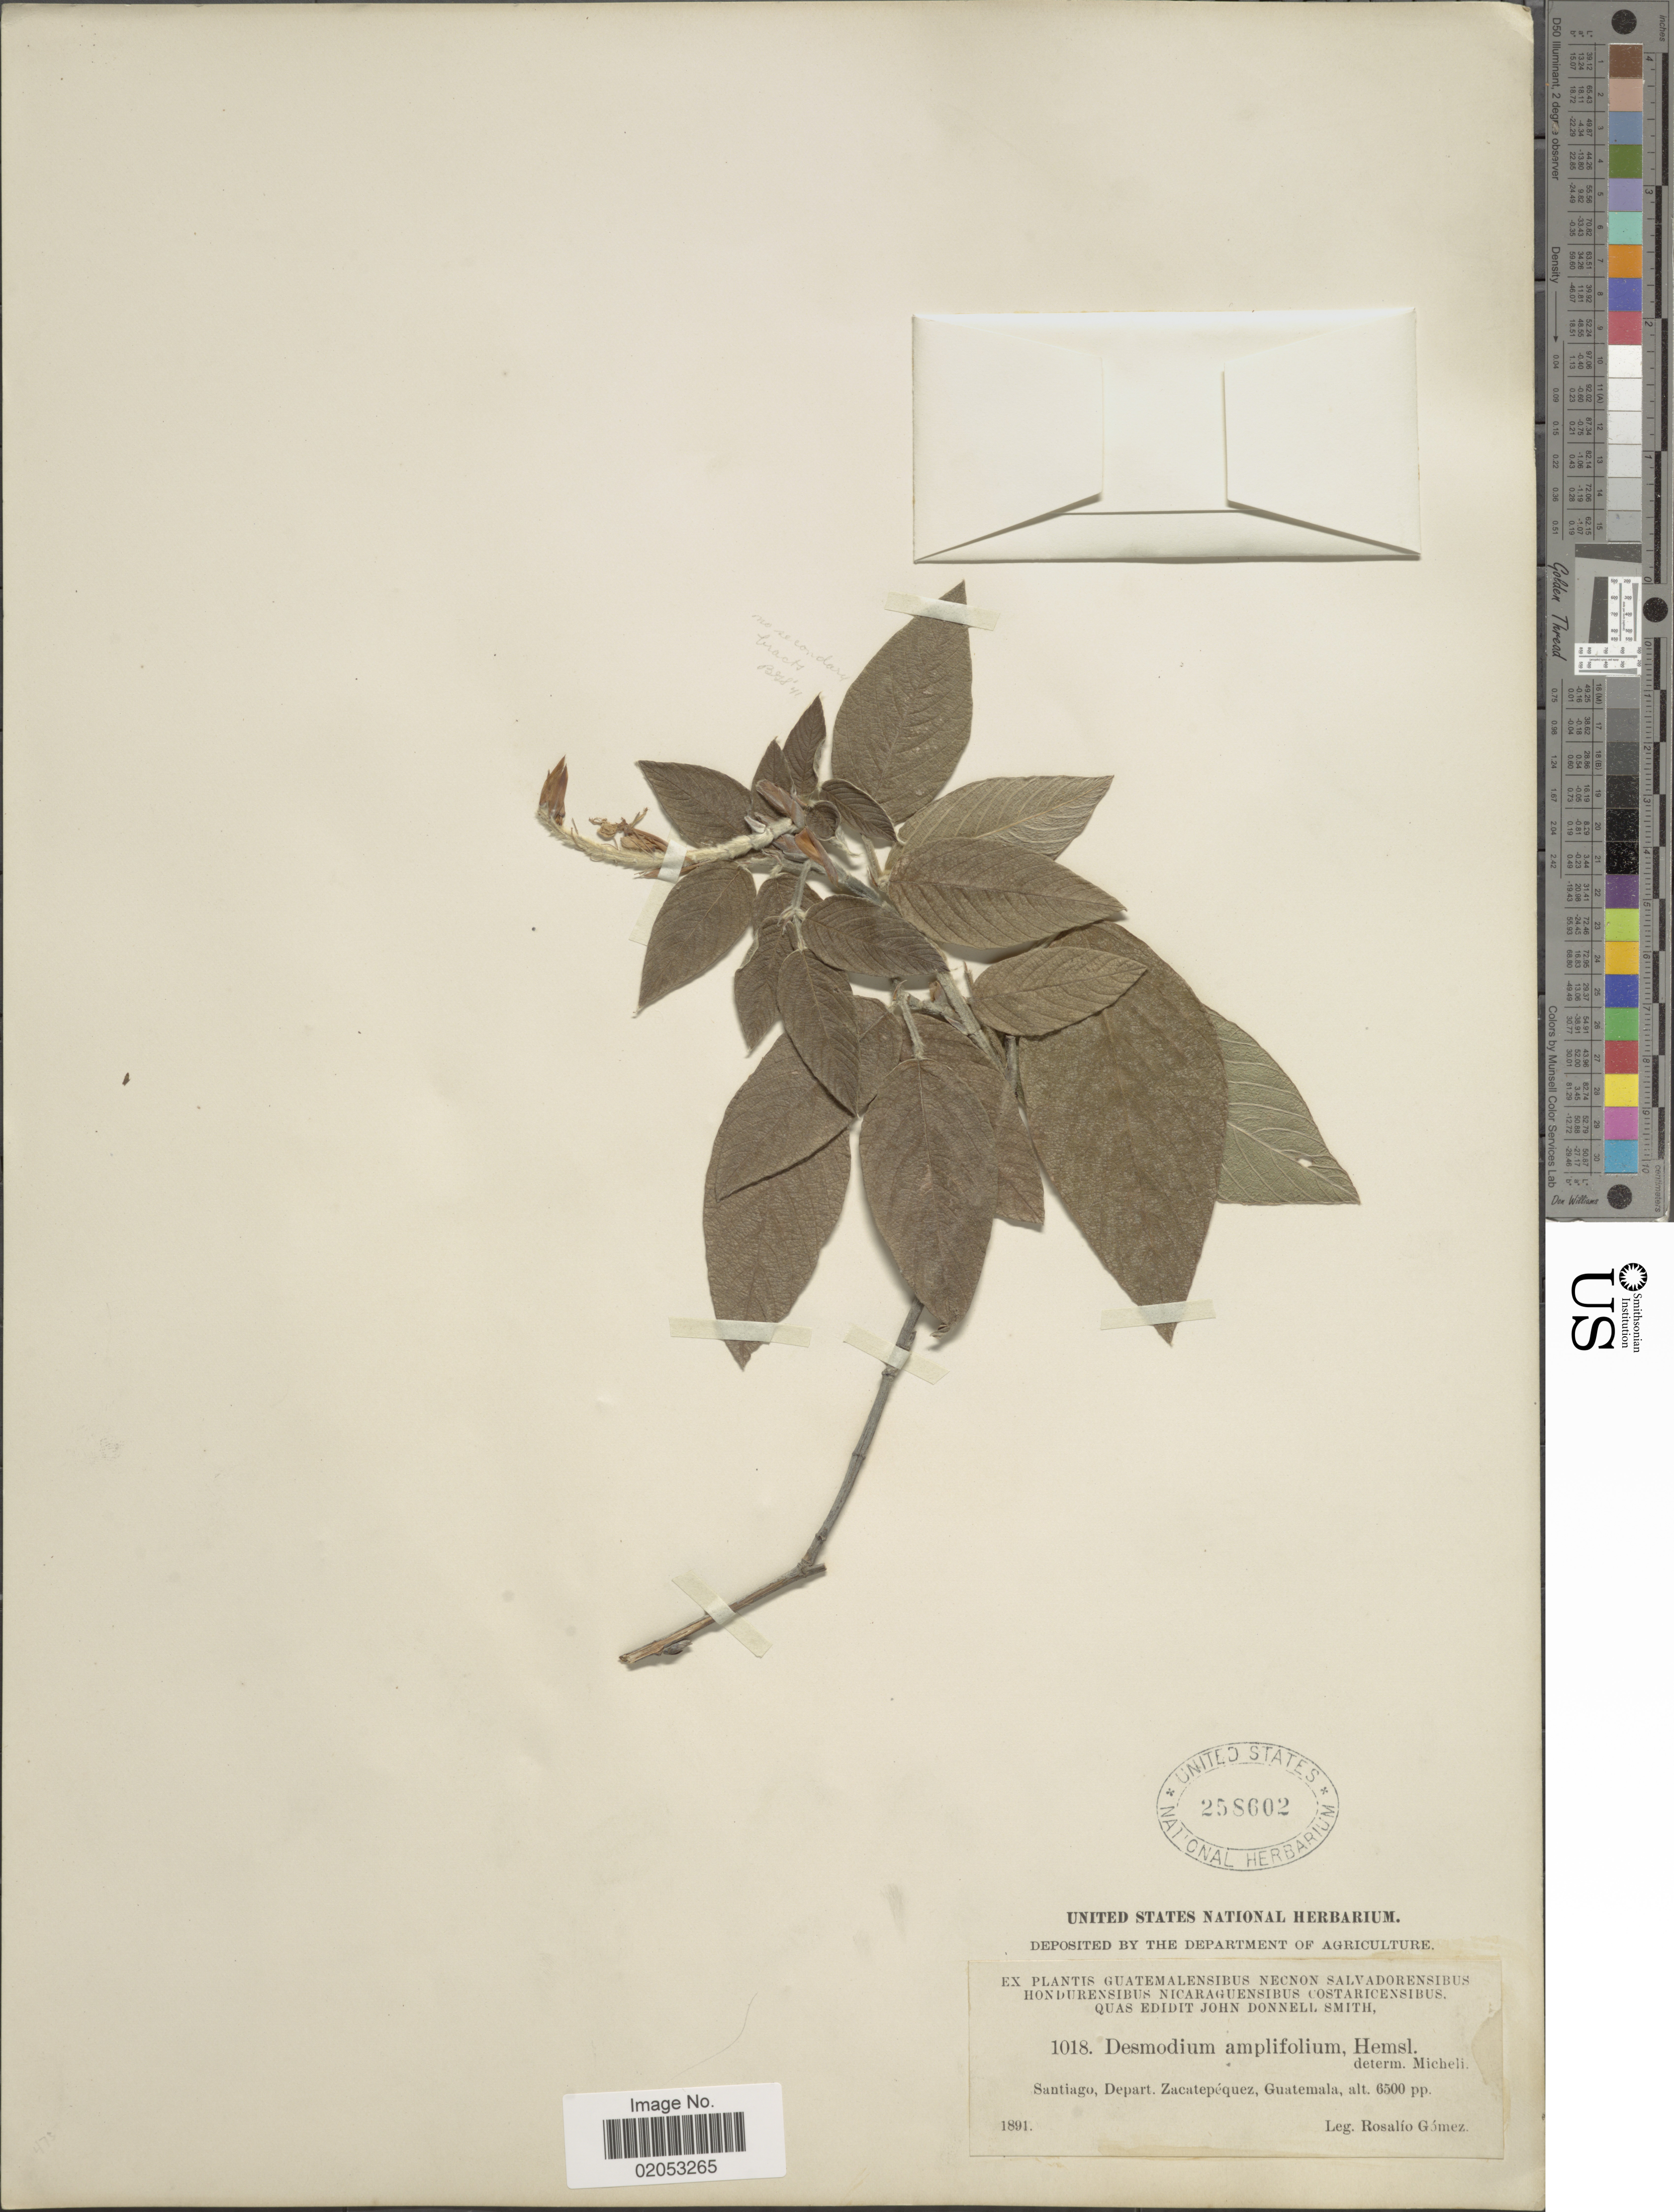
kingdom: Plantae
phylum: Tracheophyta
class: Magnoliopsida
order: Fabales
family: Fabaceae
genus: Desmodium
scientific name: Desmodium amplifolium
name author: Hemsl.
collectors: R. Gómez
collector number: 1018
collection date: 1891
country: Guatemala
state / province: Sacatepéquez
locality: Santiago, Depart. Zacatepequez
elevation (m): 1981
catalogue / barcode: US 258602